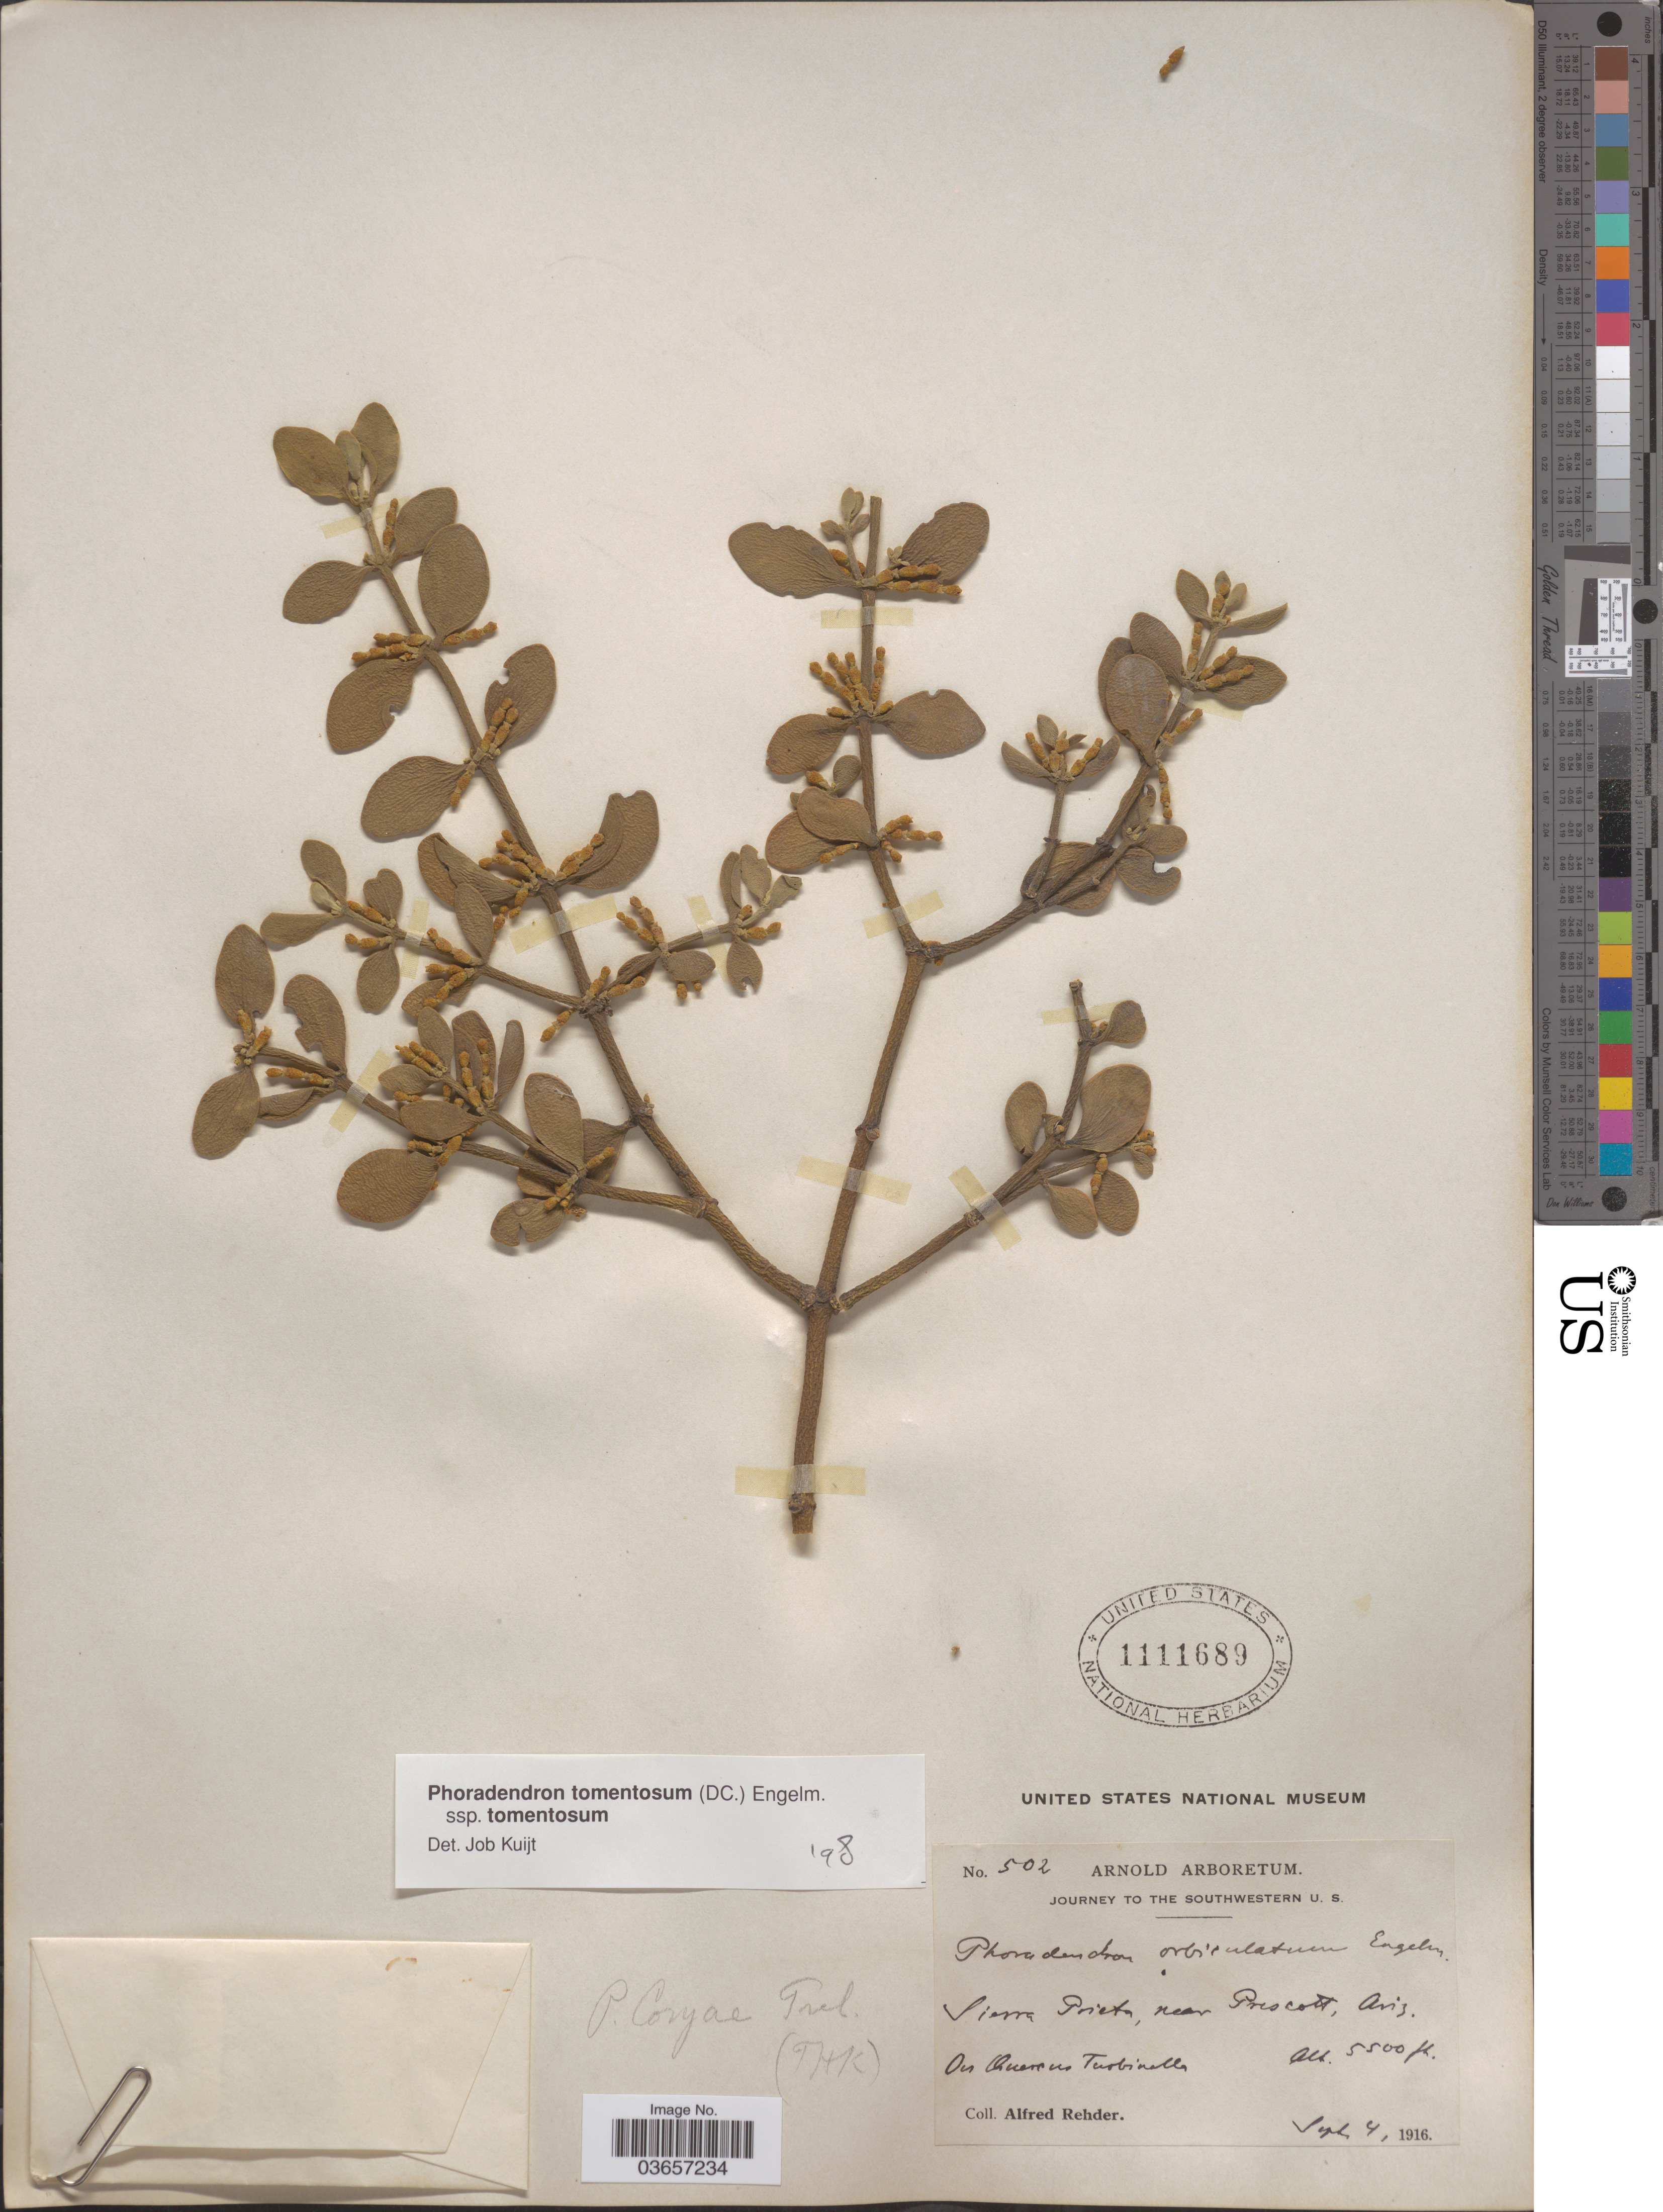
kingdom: Plantae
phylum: Tracheophyta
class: Magnoliopsida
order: Santalales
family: Viscaceae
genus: Phoradendron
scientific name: Phoradendron tomentosum subsp. tomentosum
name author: DC.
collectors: A. Rehder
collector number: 502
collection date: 1916-09-04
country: United States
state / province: Arizona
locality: Southwestern U. S. Sierra Prieta, near Prescott.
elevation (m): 1676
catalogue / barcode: US 1111689